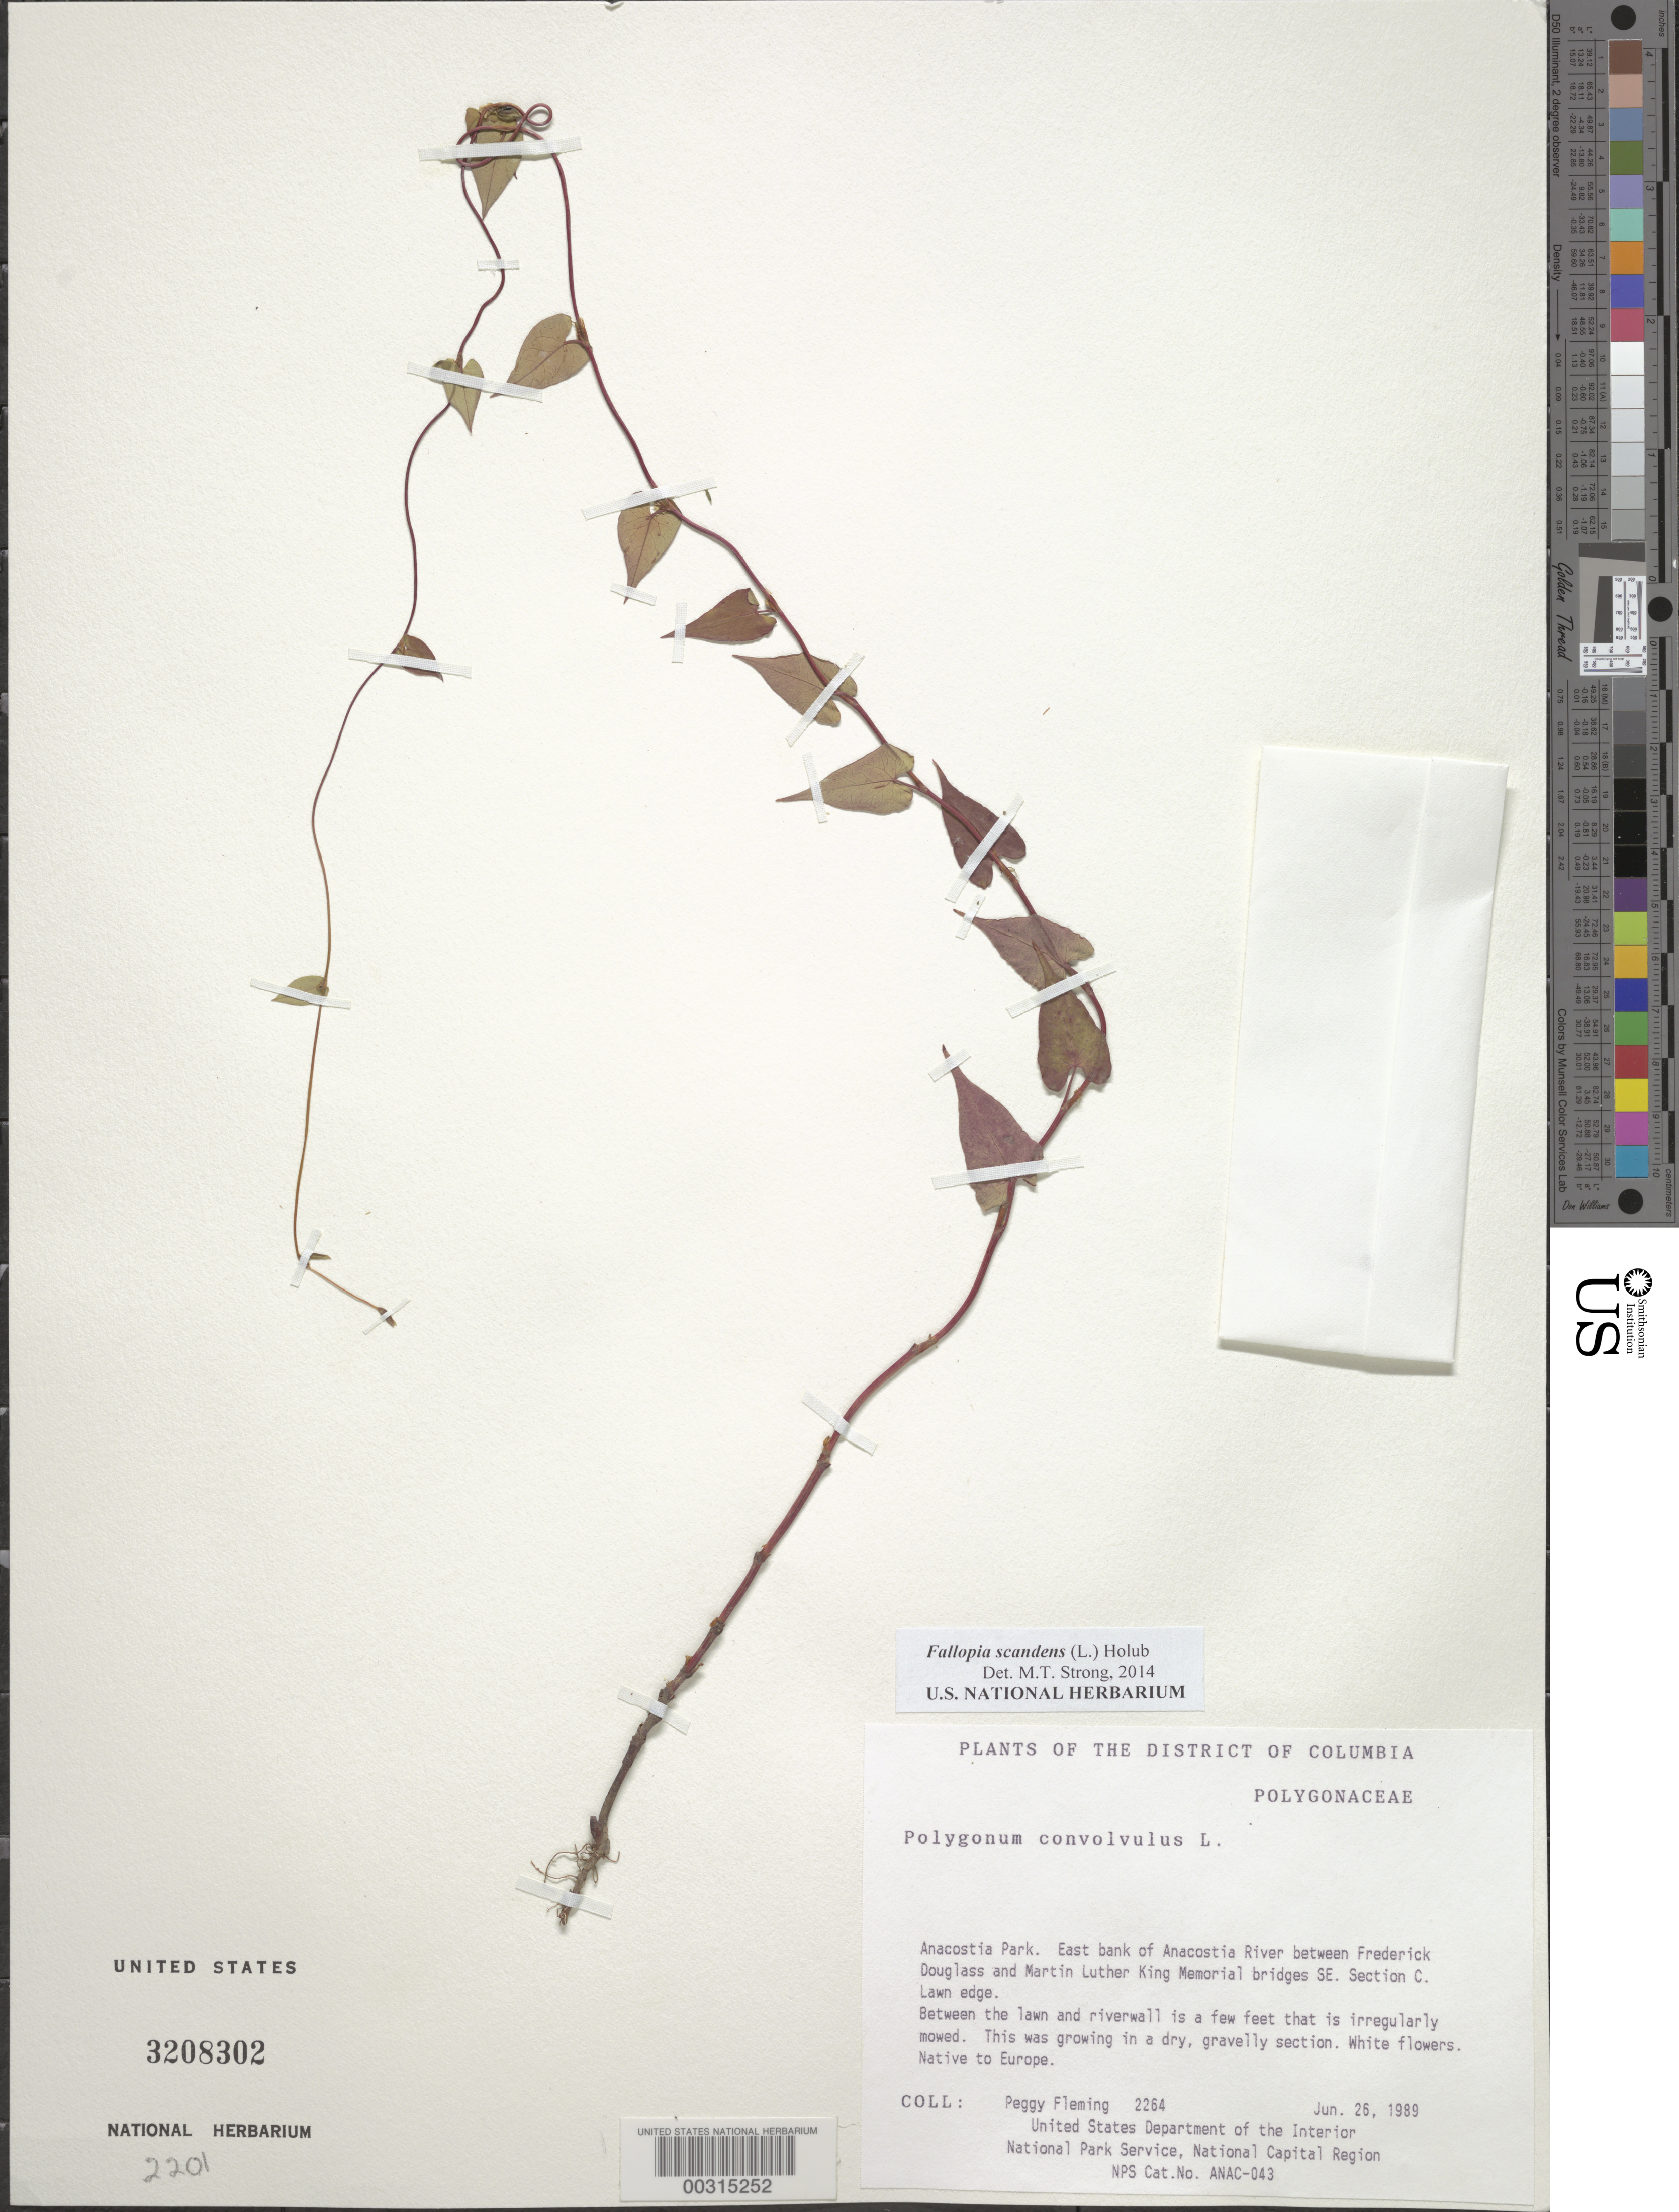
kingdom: Plantae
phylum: Tracheophyta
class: Magnoliopsida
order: Caryophyllales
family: Polygonaceae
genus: Fallopia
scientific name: Fallopia scandens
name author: (L.) Holub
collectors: P. Fleming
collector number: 2264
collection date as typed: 26 Jun 1989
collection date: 1989-06-26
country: United States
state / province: District of Columbia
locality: Anacostia Park, E bank of Anacostia River between Frederick Douglas and Martin Luther King Memorial Bridges, SE Section C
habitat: Between lawn and river wall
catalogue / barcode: US 3208302